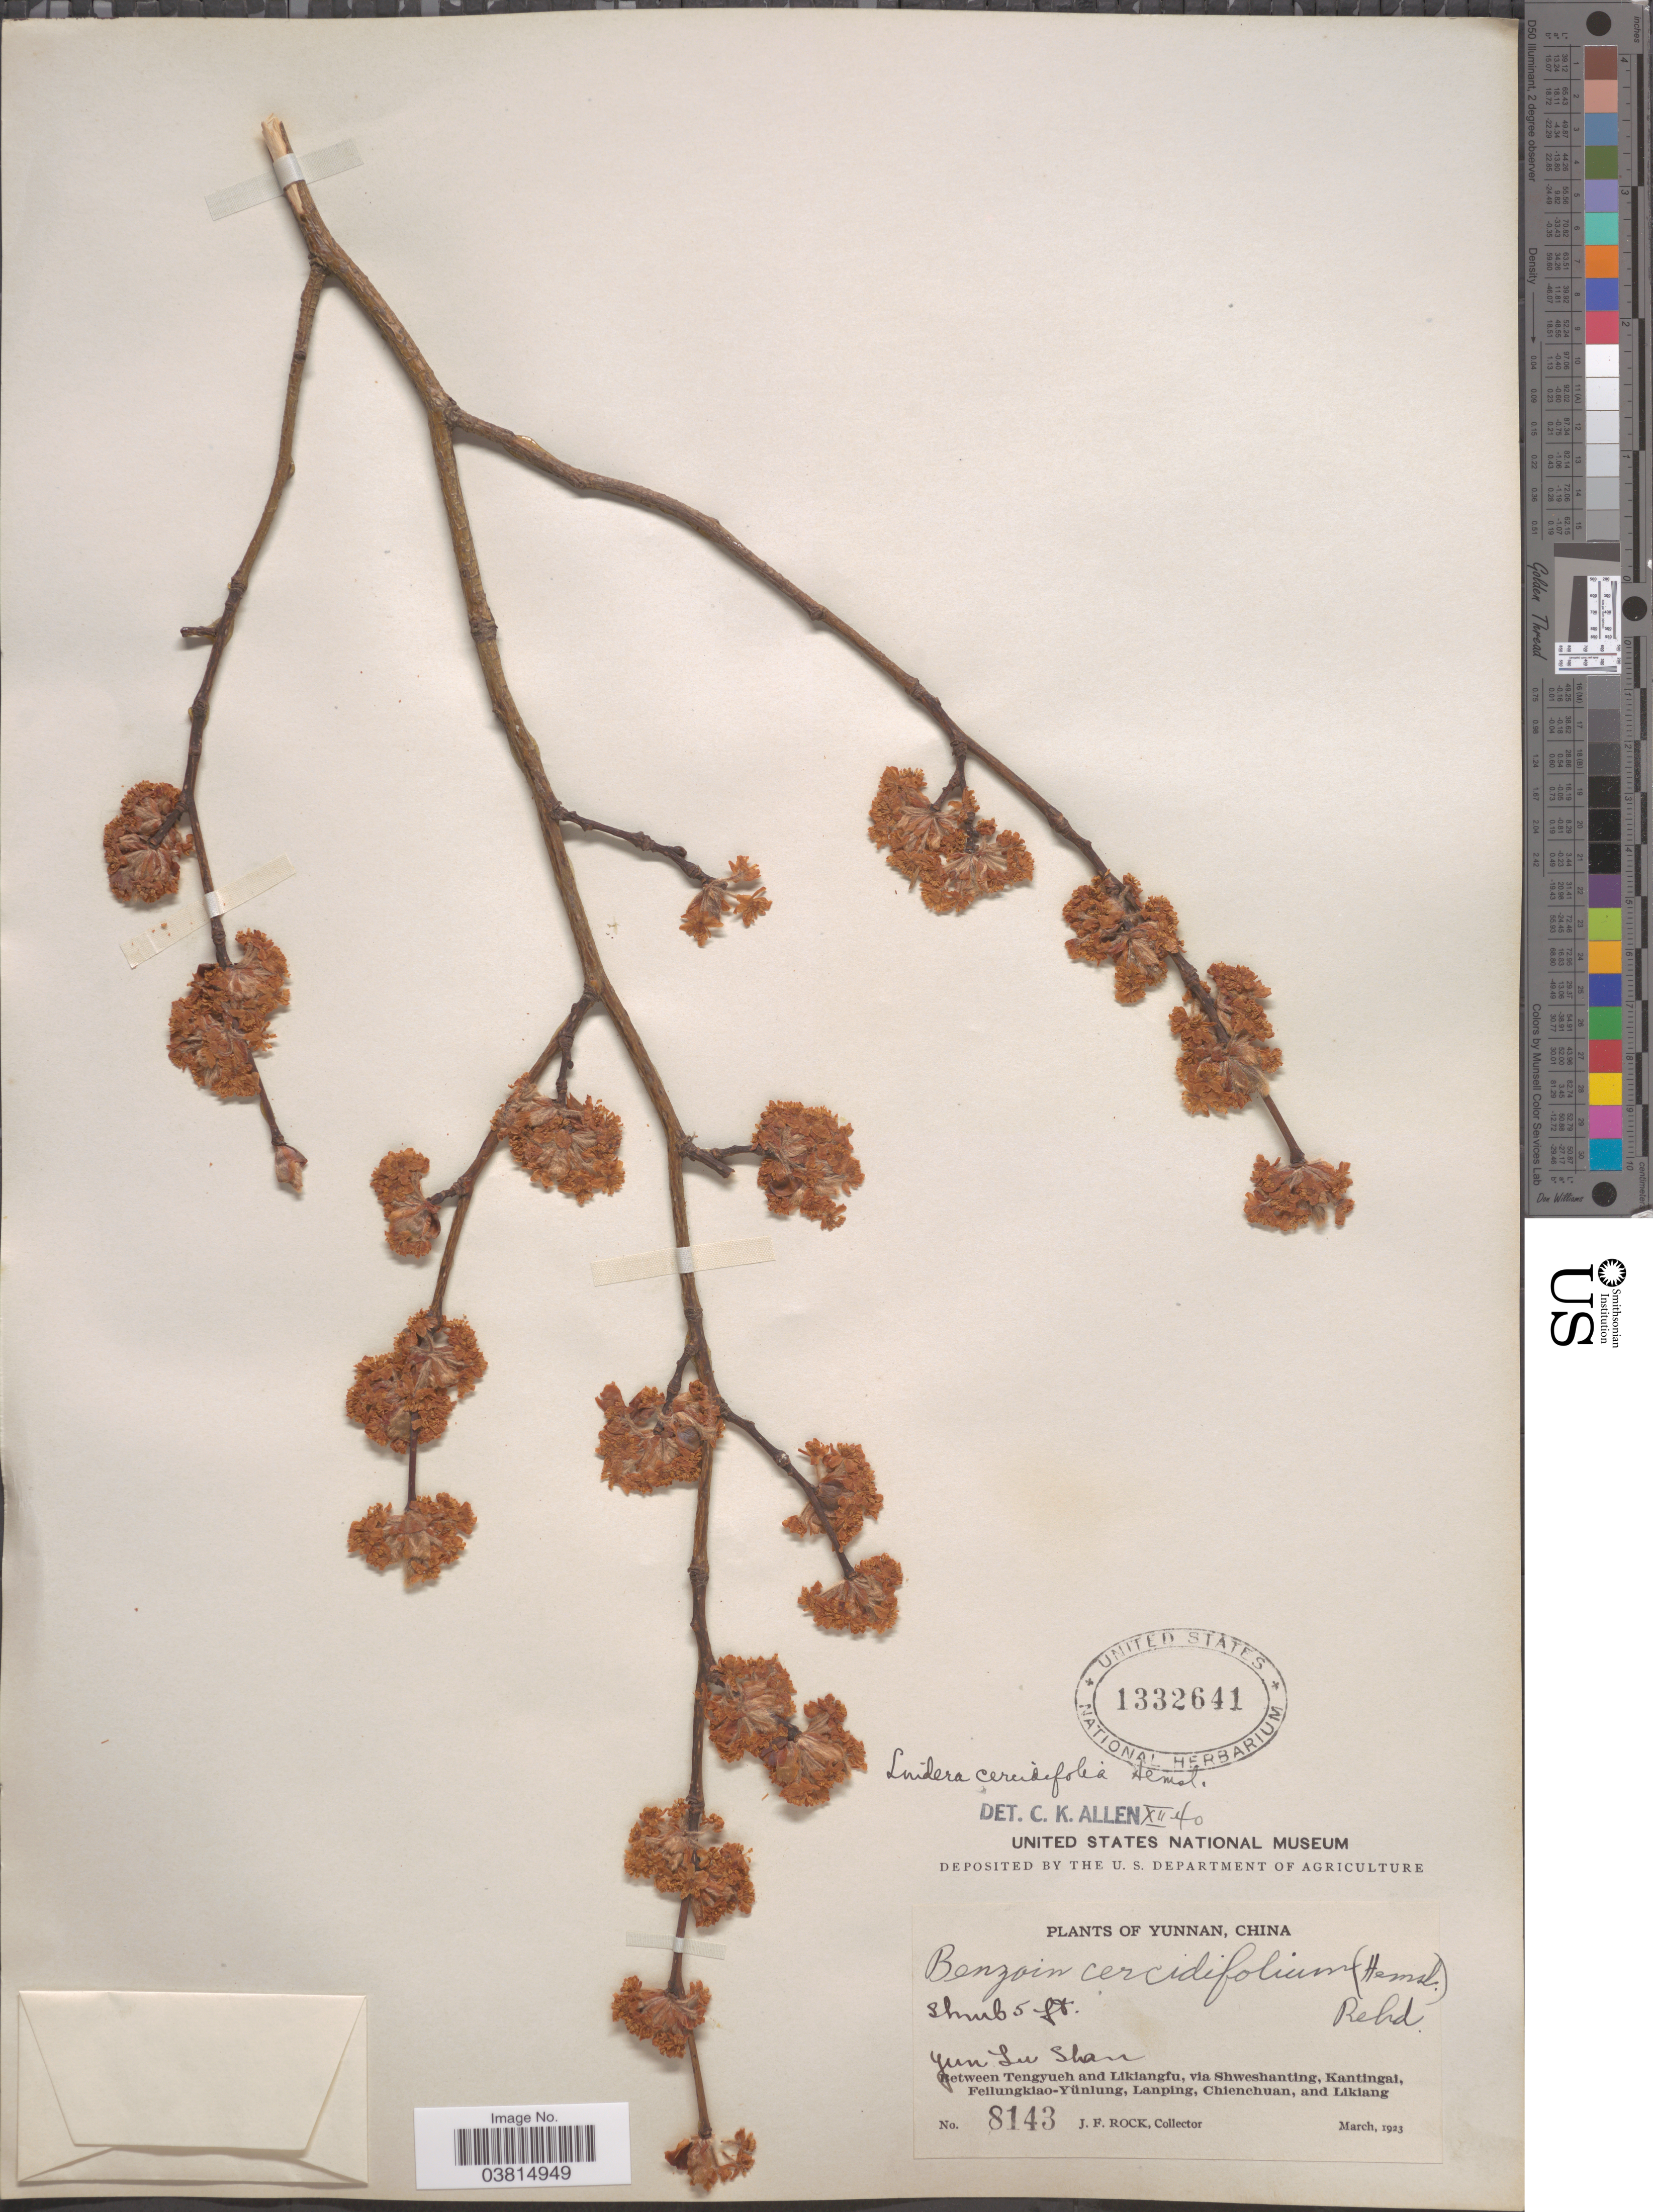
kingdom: Plantae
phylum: Tracheophyta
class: Magnoliopsida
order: Laurales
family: Lauraceae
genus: Lindera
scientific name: Lindera cercidifolia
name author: Hemsl.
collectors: J. Rock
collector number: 8143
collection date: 1923-03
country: China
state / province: Yunnan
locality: Yun Lu Shan. Between Tengyueh and Likiangfu, via Shweshanting, Kantingai, Fellungkiao-Yünlung, Lanping, Chienchuan, and Likiang.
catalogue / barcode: US 1332641